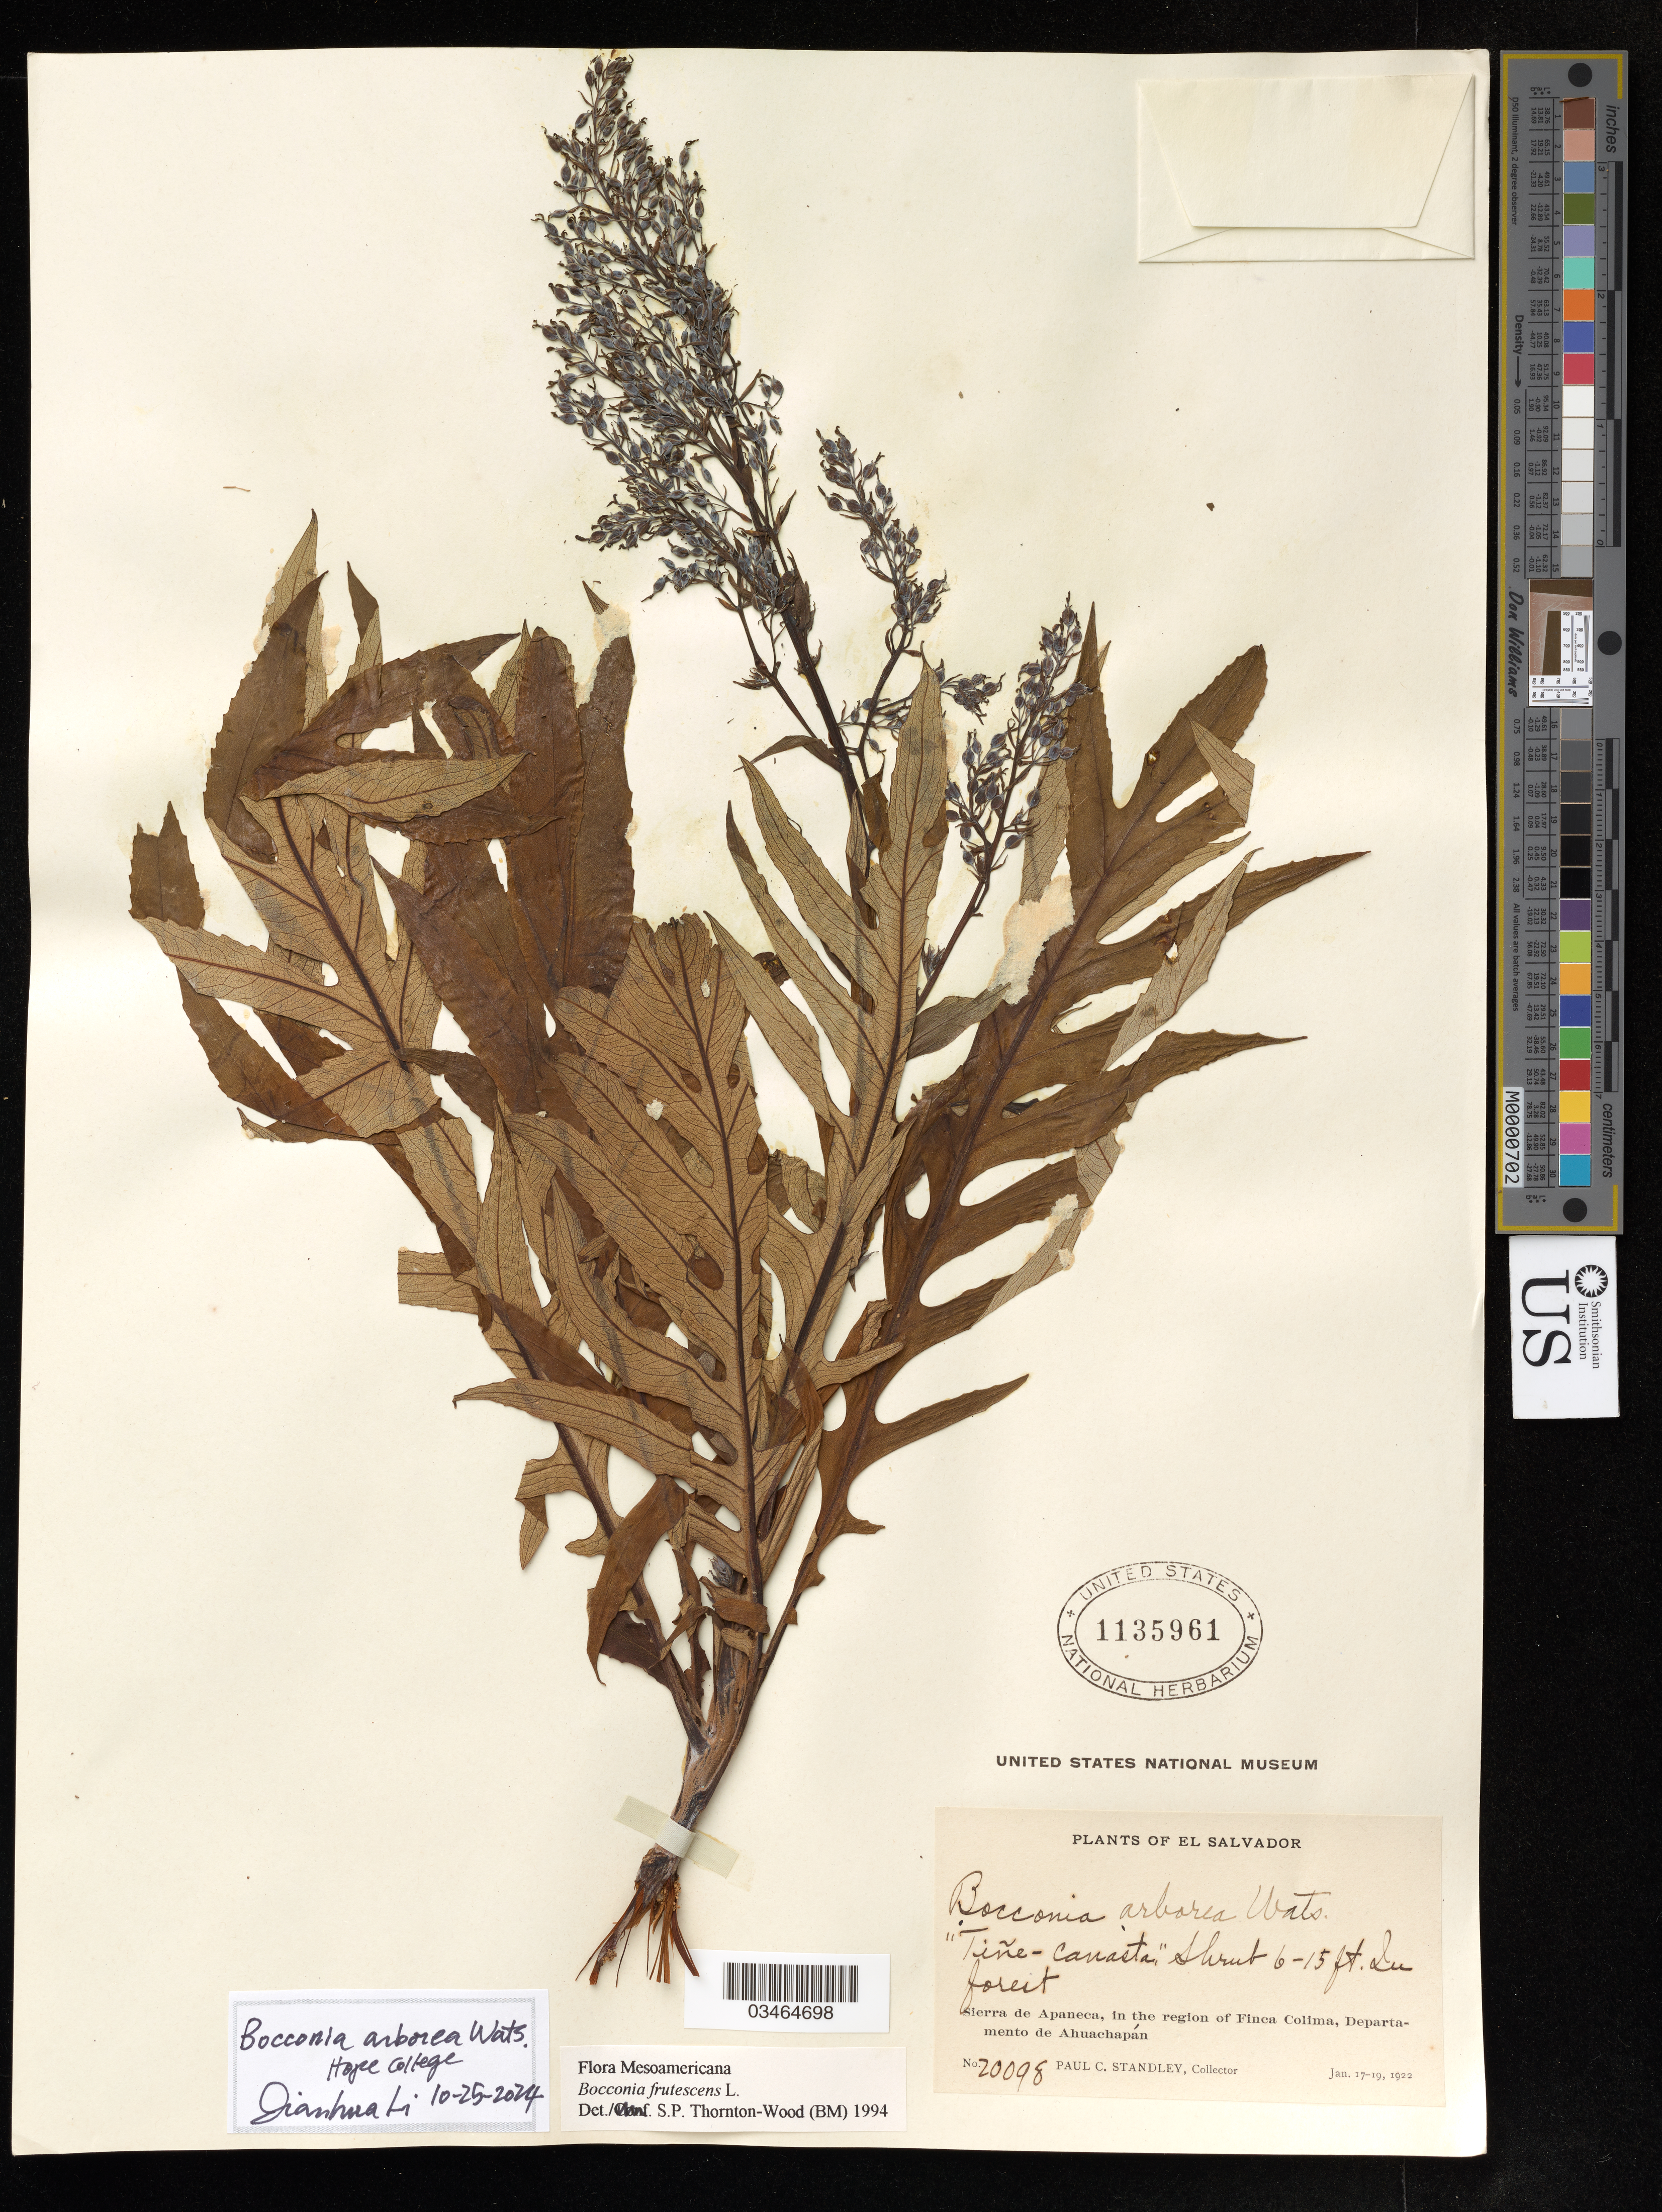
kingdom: Plantae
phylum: Tracheophyta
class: Magnoliopsida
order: Ranunculales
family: Papaveraceae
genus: Bocconia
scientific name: Bocconia frutescens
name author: L.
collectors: P. C. Standley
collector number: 20098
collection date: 1922-01-17/1922-01-19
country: El Salvador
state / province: Ahuachapan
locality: Sierra de Apanaeca, in the region of Finca Colima.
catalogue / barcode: US 1135961